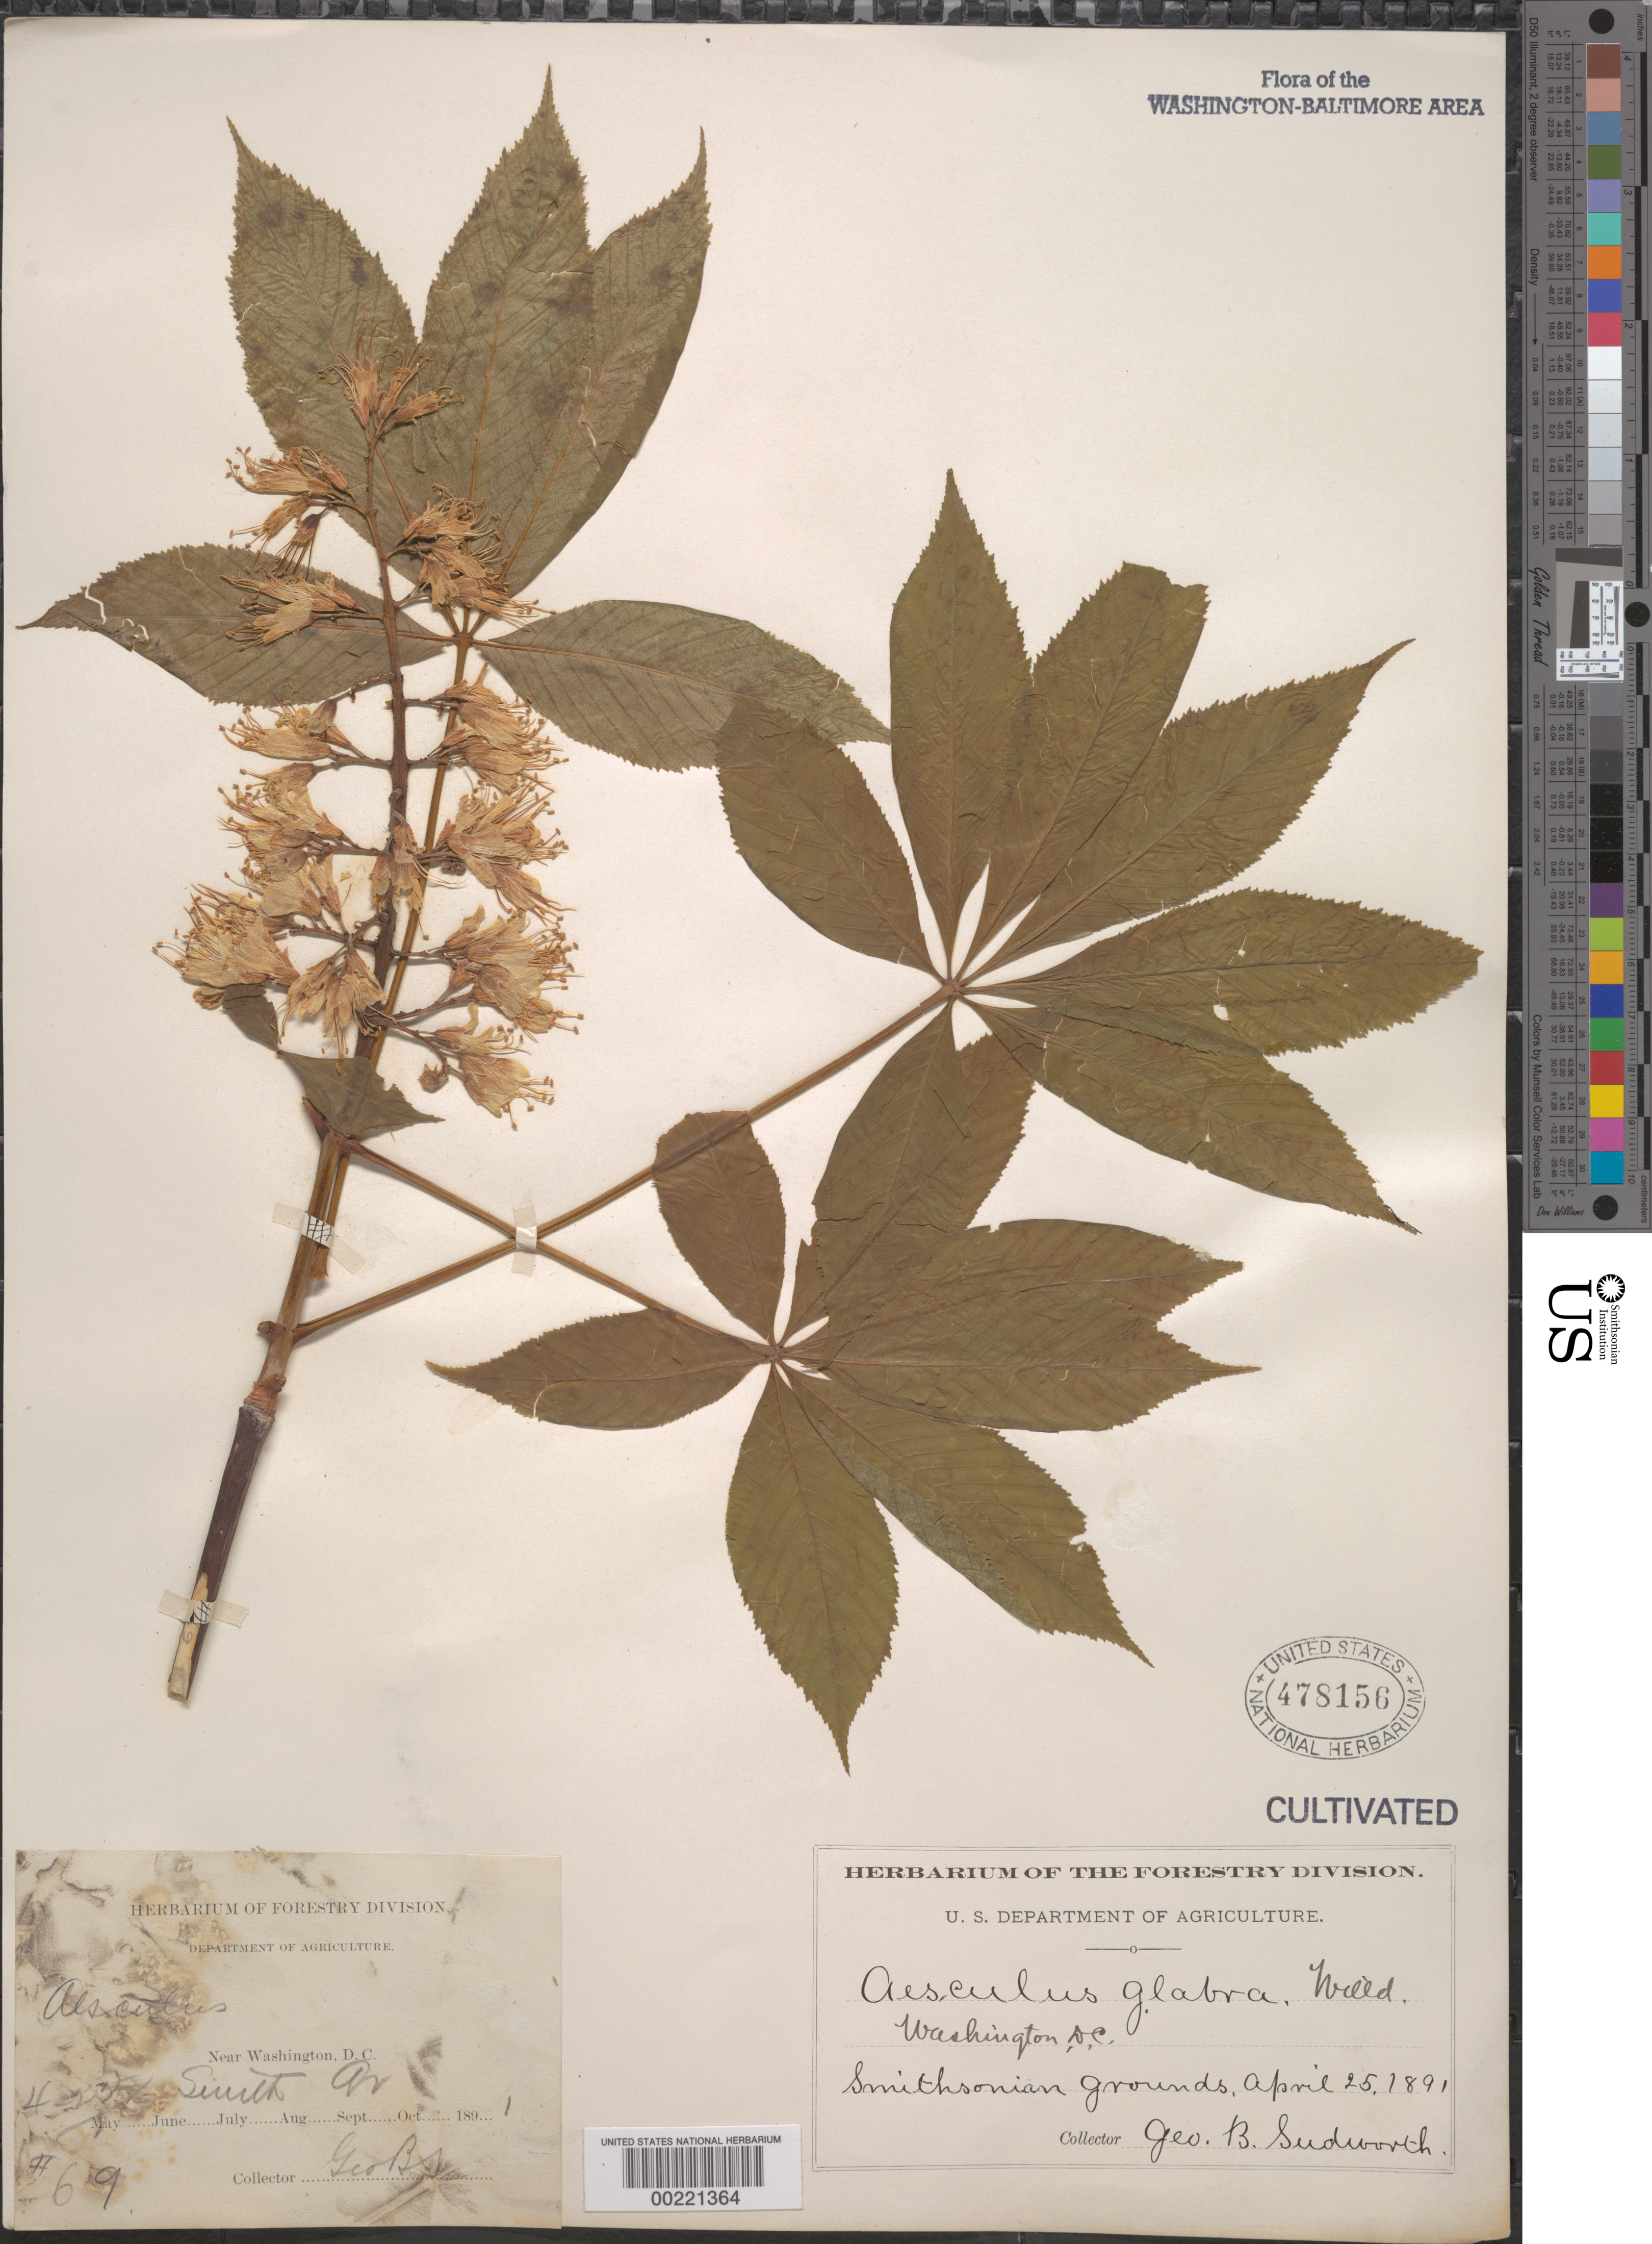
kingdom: Plantae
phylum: Tracheophyta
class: Magnoliopsida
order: Sapindales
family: Sapindaceae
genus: Aesculus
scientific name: Aesculus glabra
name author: Willd.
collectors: G. B. Sudworth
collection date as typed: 25 Apr 1891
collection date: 1891-04-25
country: United States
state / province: District of Columbia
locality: Smithsonian grounds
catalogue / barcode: US 478156